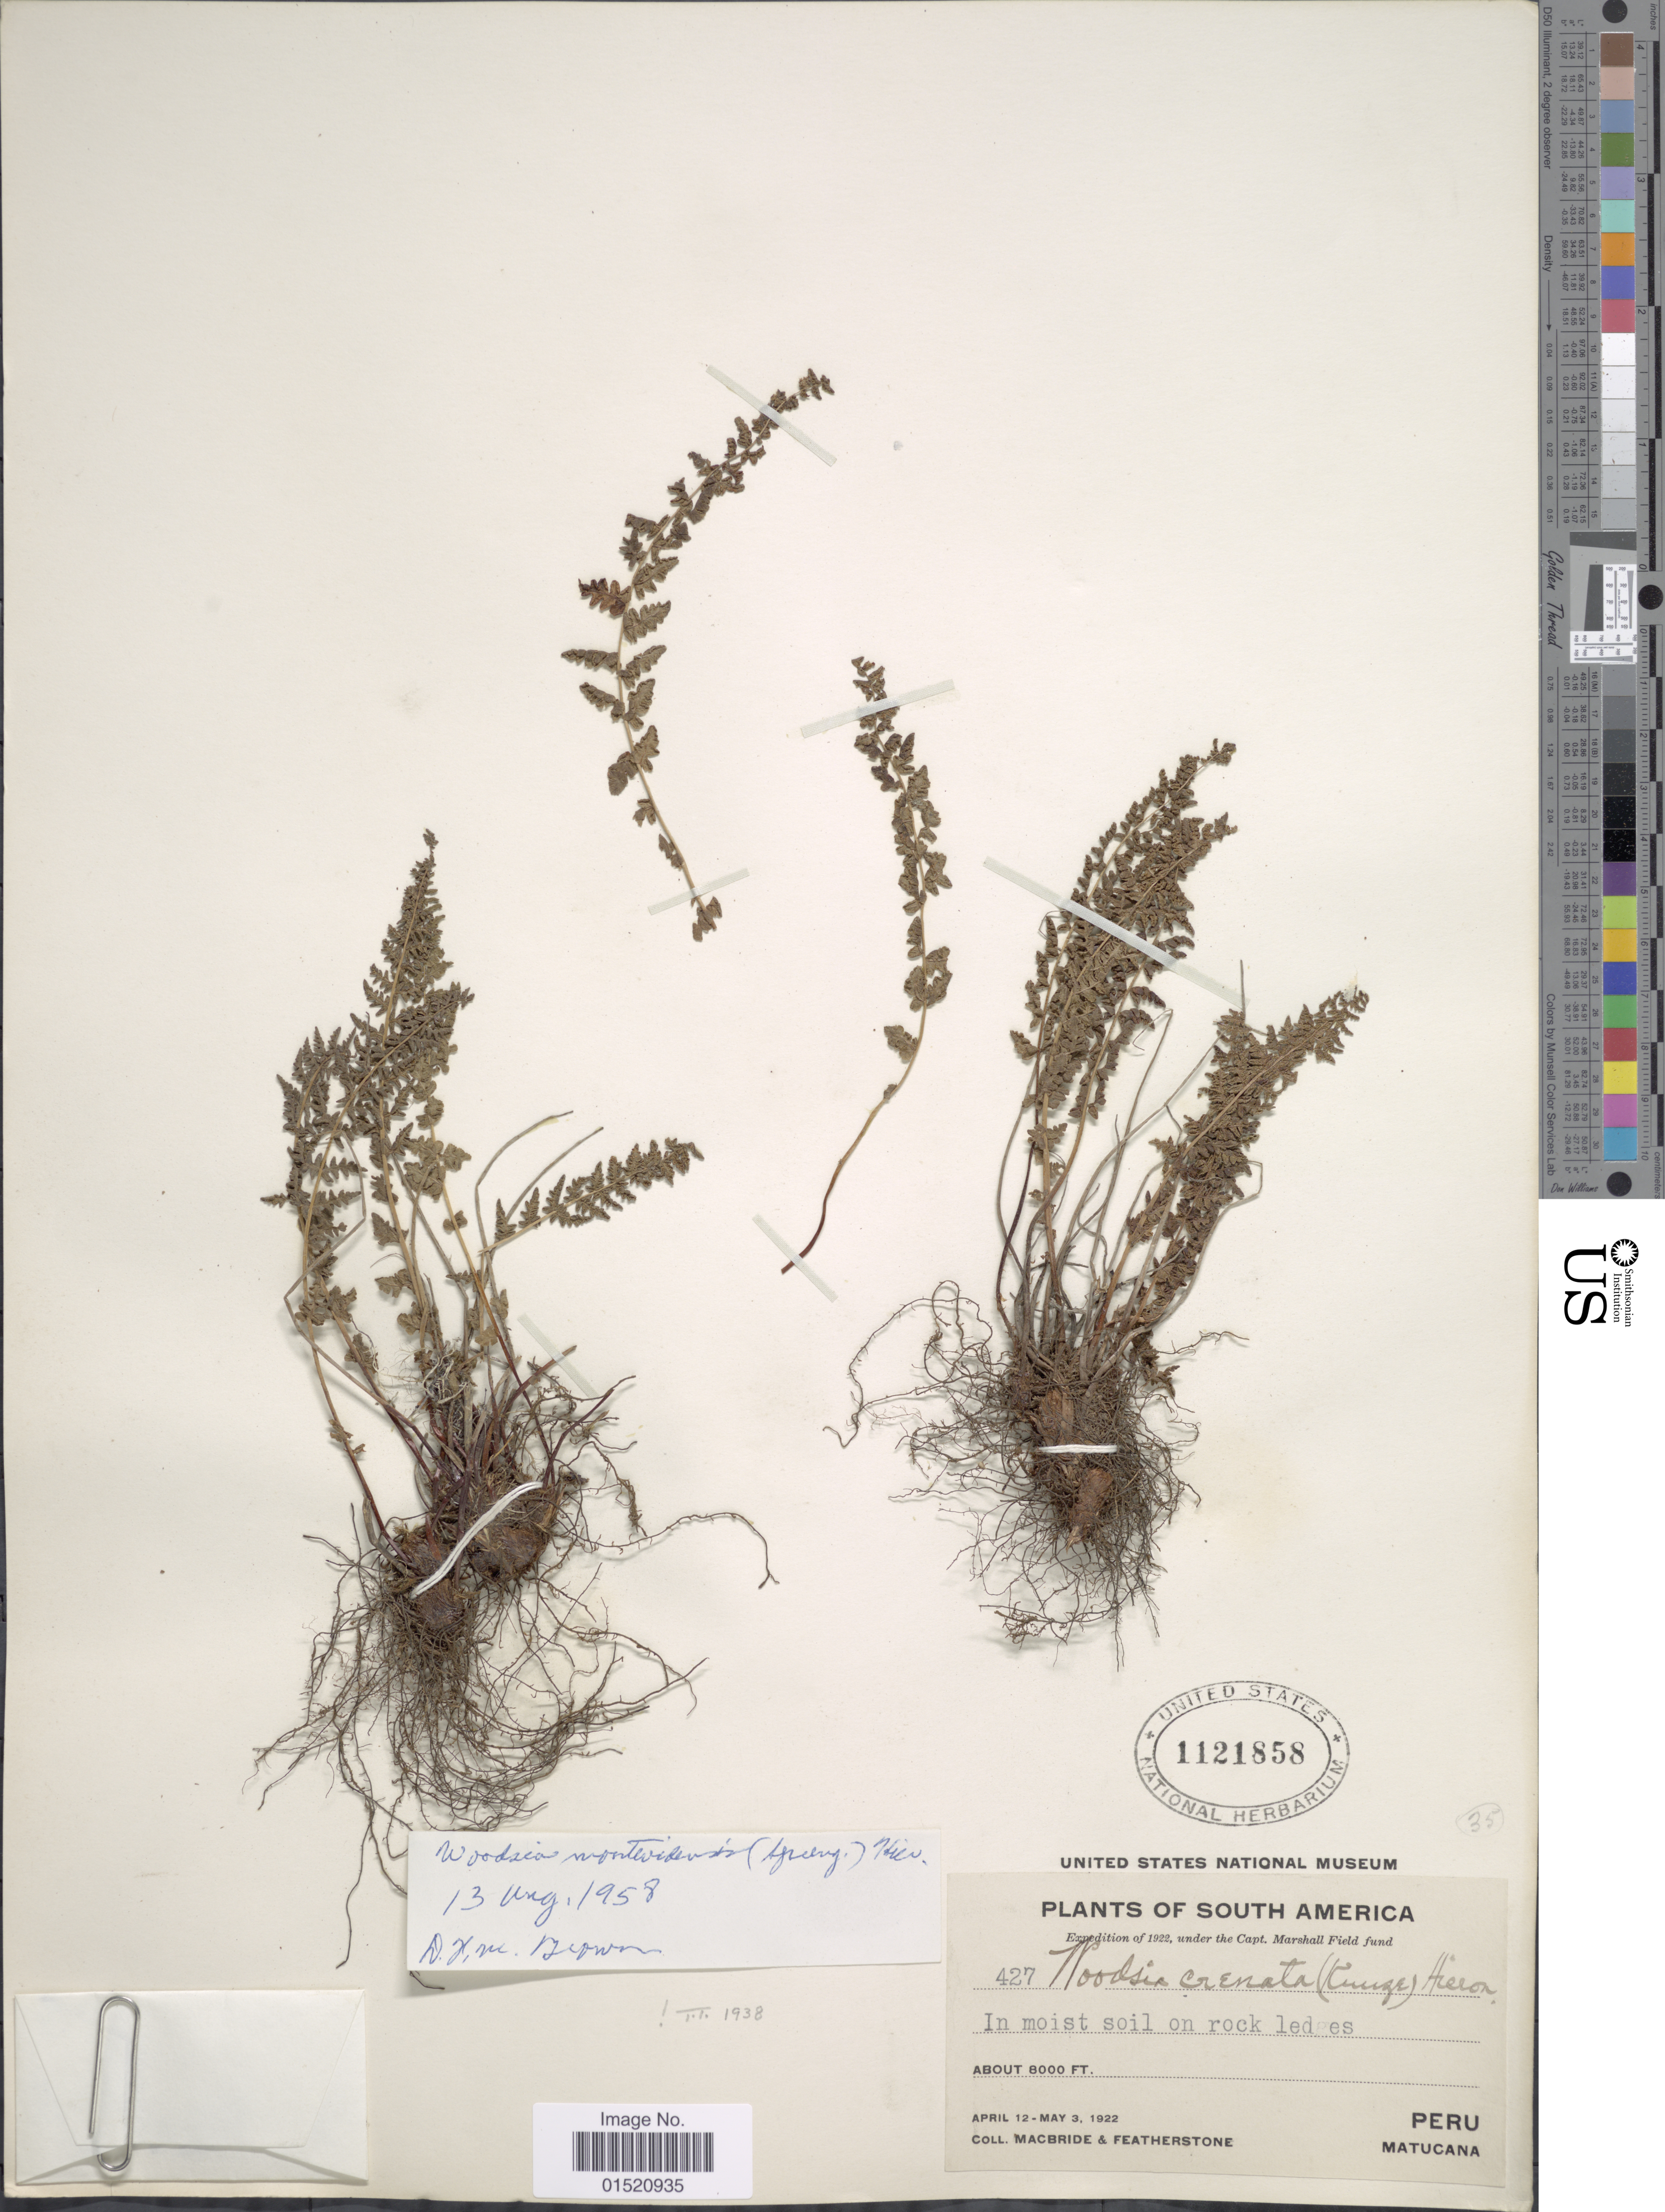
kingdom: Plantae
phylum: Tracheophyta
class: Polypodiopsida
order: Polypodiales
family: Woodsiaceae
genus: Woodsia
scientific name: Woodsia montevidensis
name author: (Spreng.) Hieron.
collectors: Macbride, -- & -. Featherstone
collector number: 427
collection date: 1922-04-12/1922-05-03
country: Peru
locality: South America, In moist soil on rock ledges, Matucana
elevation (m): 2438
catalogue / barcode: US 1121858